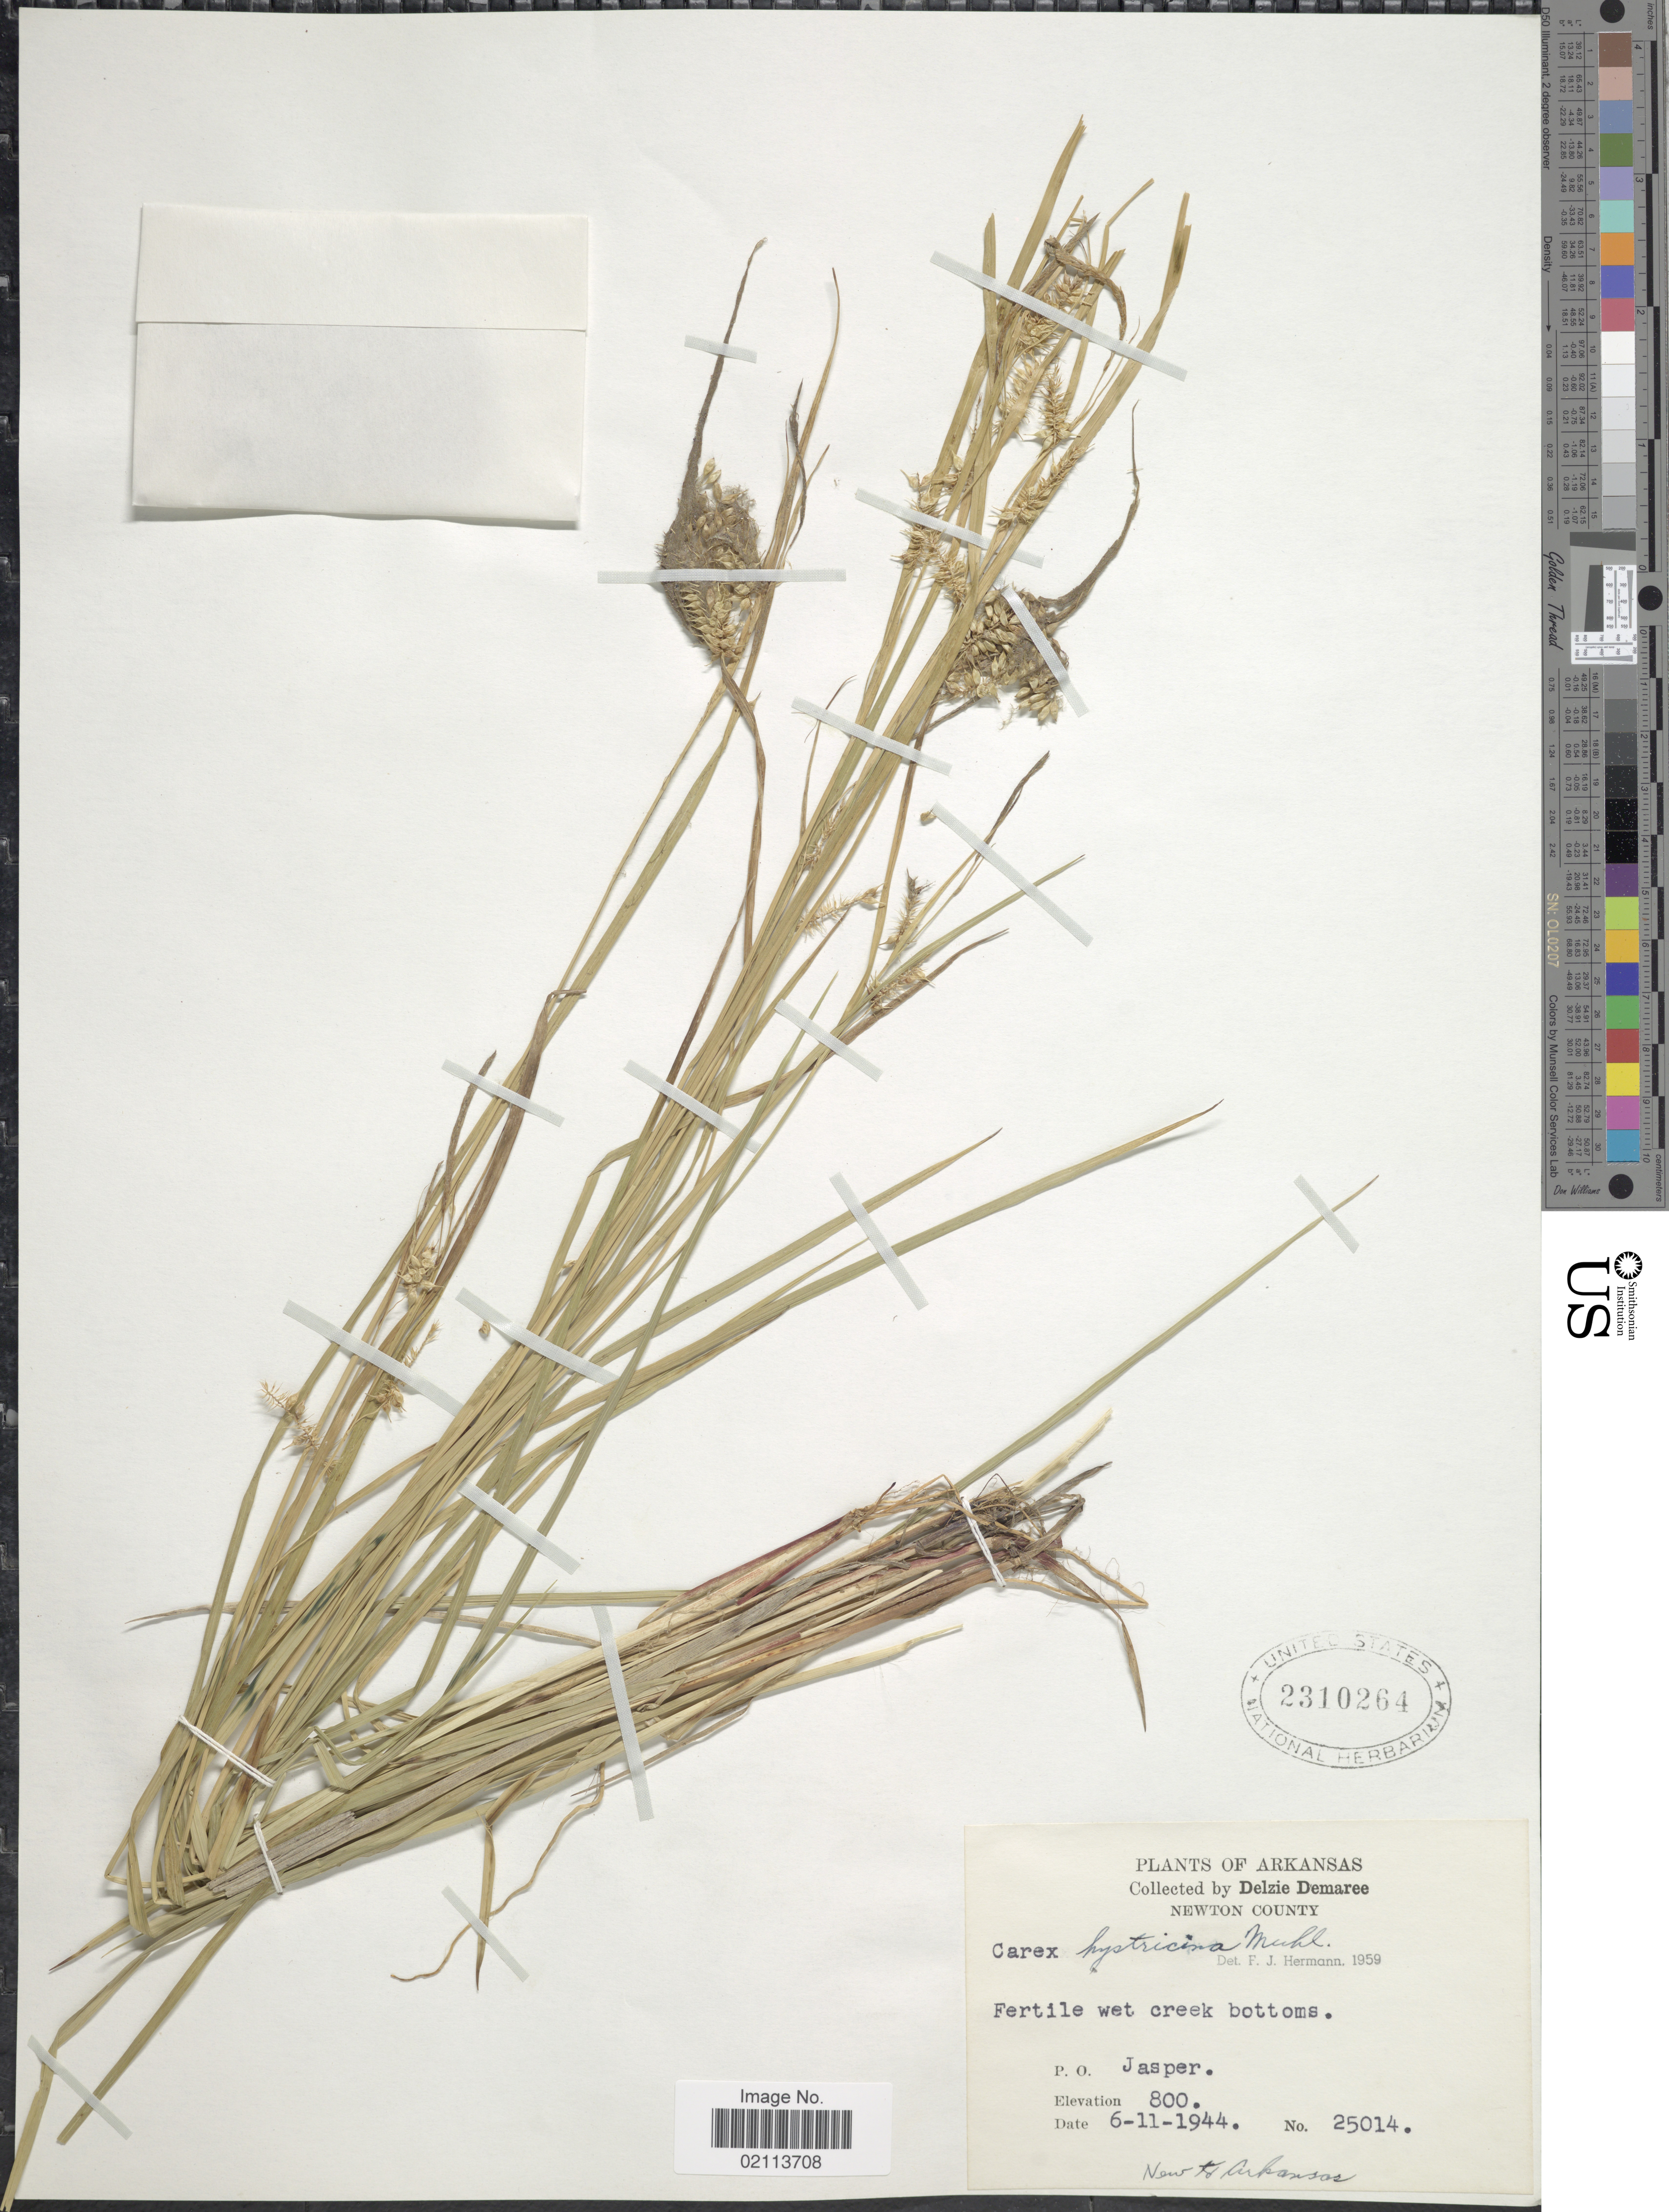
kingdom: Plantae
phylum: Tracheophyta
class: Liliopsida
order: Poales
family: Cyperaceae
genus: Carex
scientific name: Carex hystericina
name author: Muhl. ex Willd.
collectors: D. Demaree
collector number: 25014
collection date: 1944-06-11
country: United States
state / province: Arkansas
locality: Newton County, P.O. Jasper, Fertile wet creek bottoms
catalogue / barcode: US 2310264